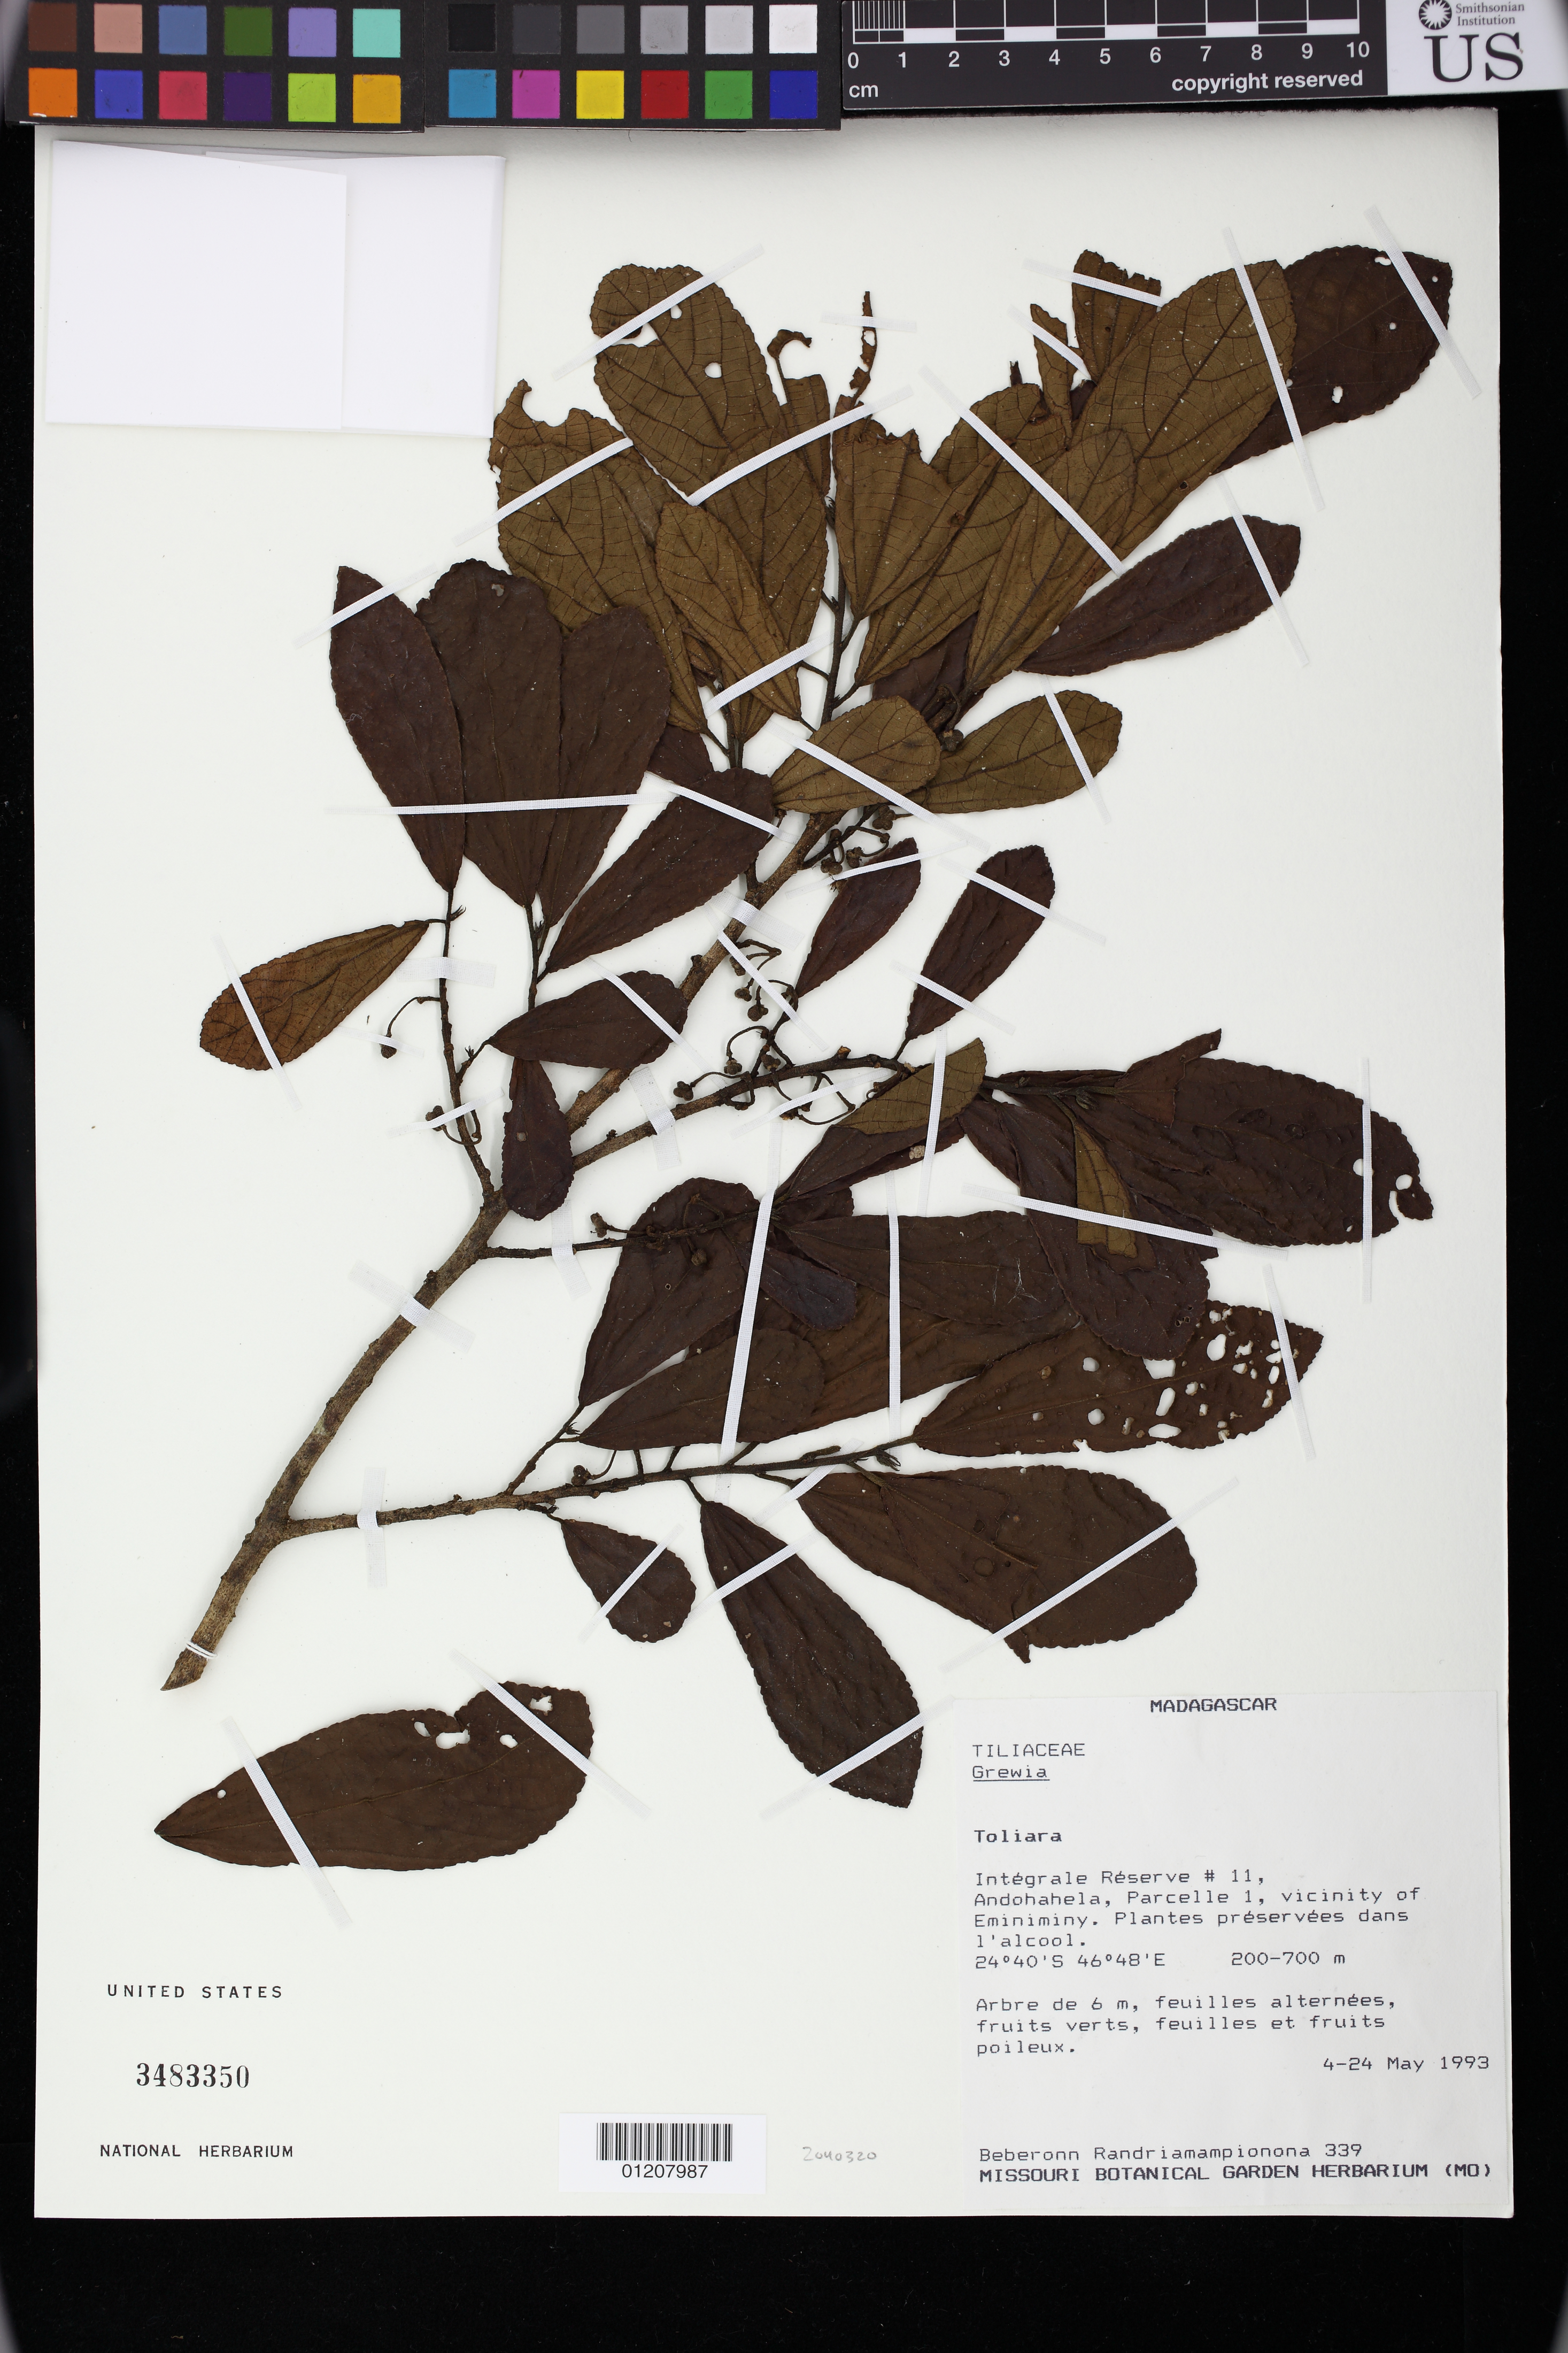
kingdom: Plantae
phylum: Tracheophyta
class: Magnoliopsida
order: Malvales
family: Malvaceae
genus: Grewia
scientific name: Grewia decipiens Capuron ined.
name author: Capuron ex Mabb.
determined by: Jourdain-Fievet, L.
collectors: B. Randriamampionona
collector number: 339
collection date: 1993-05-04/1993-05-24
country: Madagascar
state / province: Anosy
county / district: Tolanaro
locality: Toliara: Integrale Reserve #11, Andohahela, Parcelle 1, vicinity of Eminiminy.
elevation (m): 200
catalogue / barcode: US 3483350